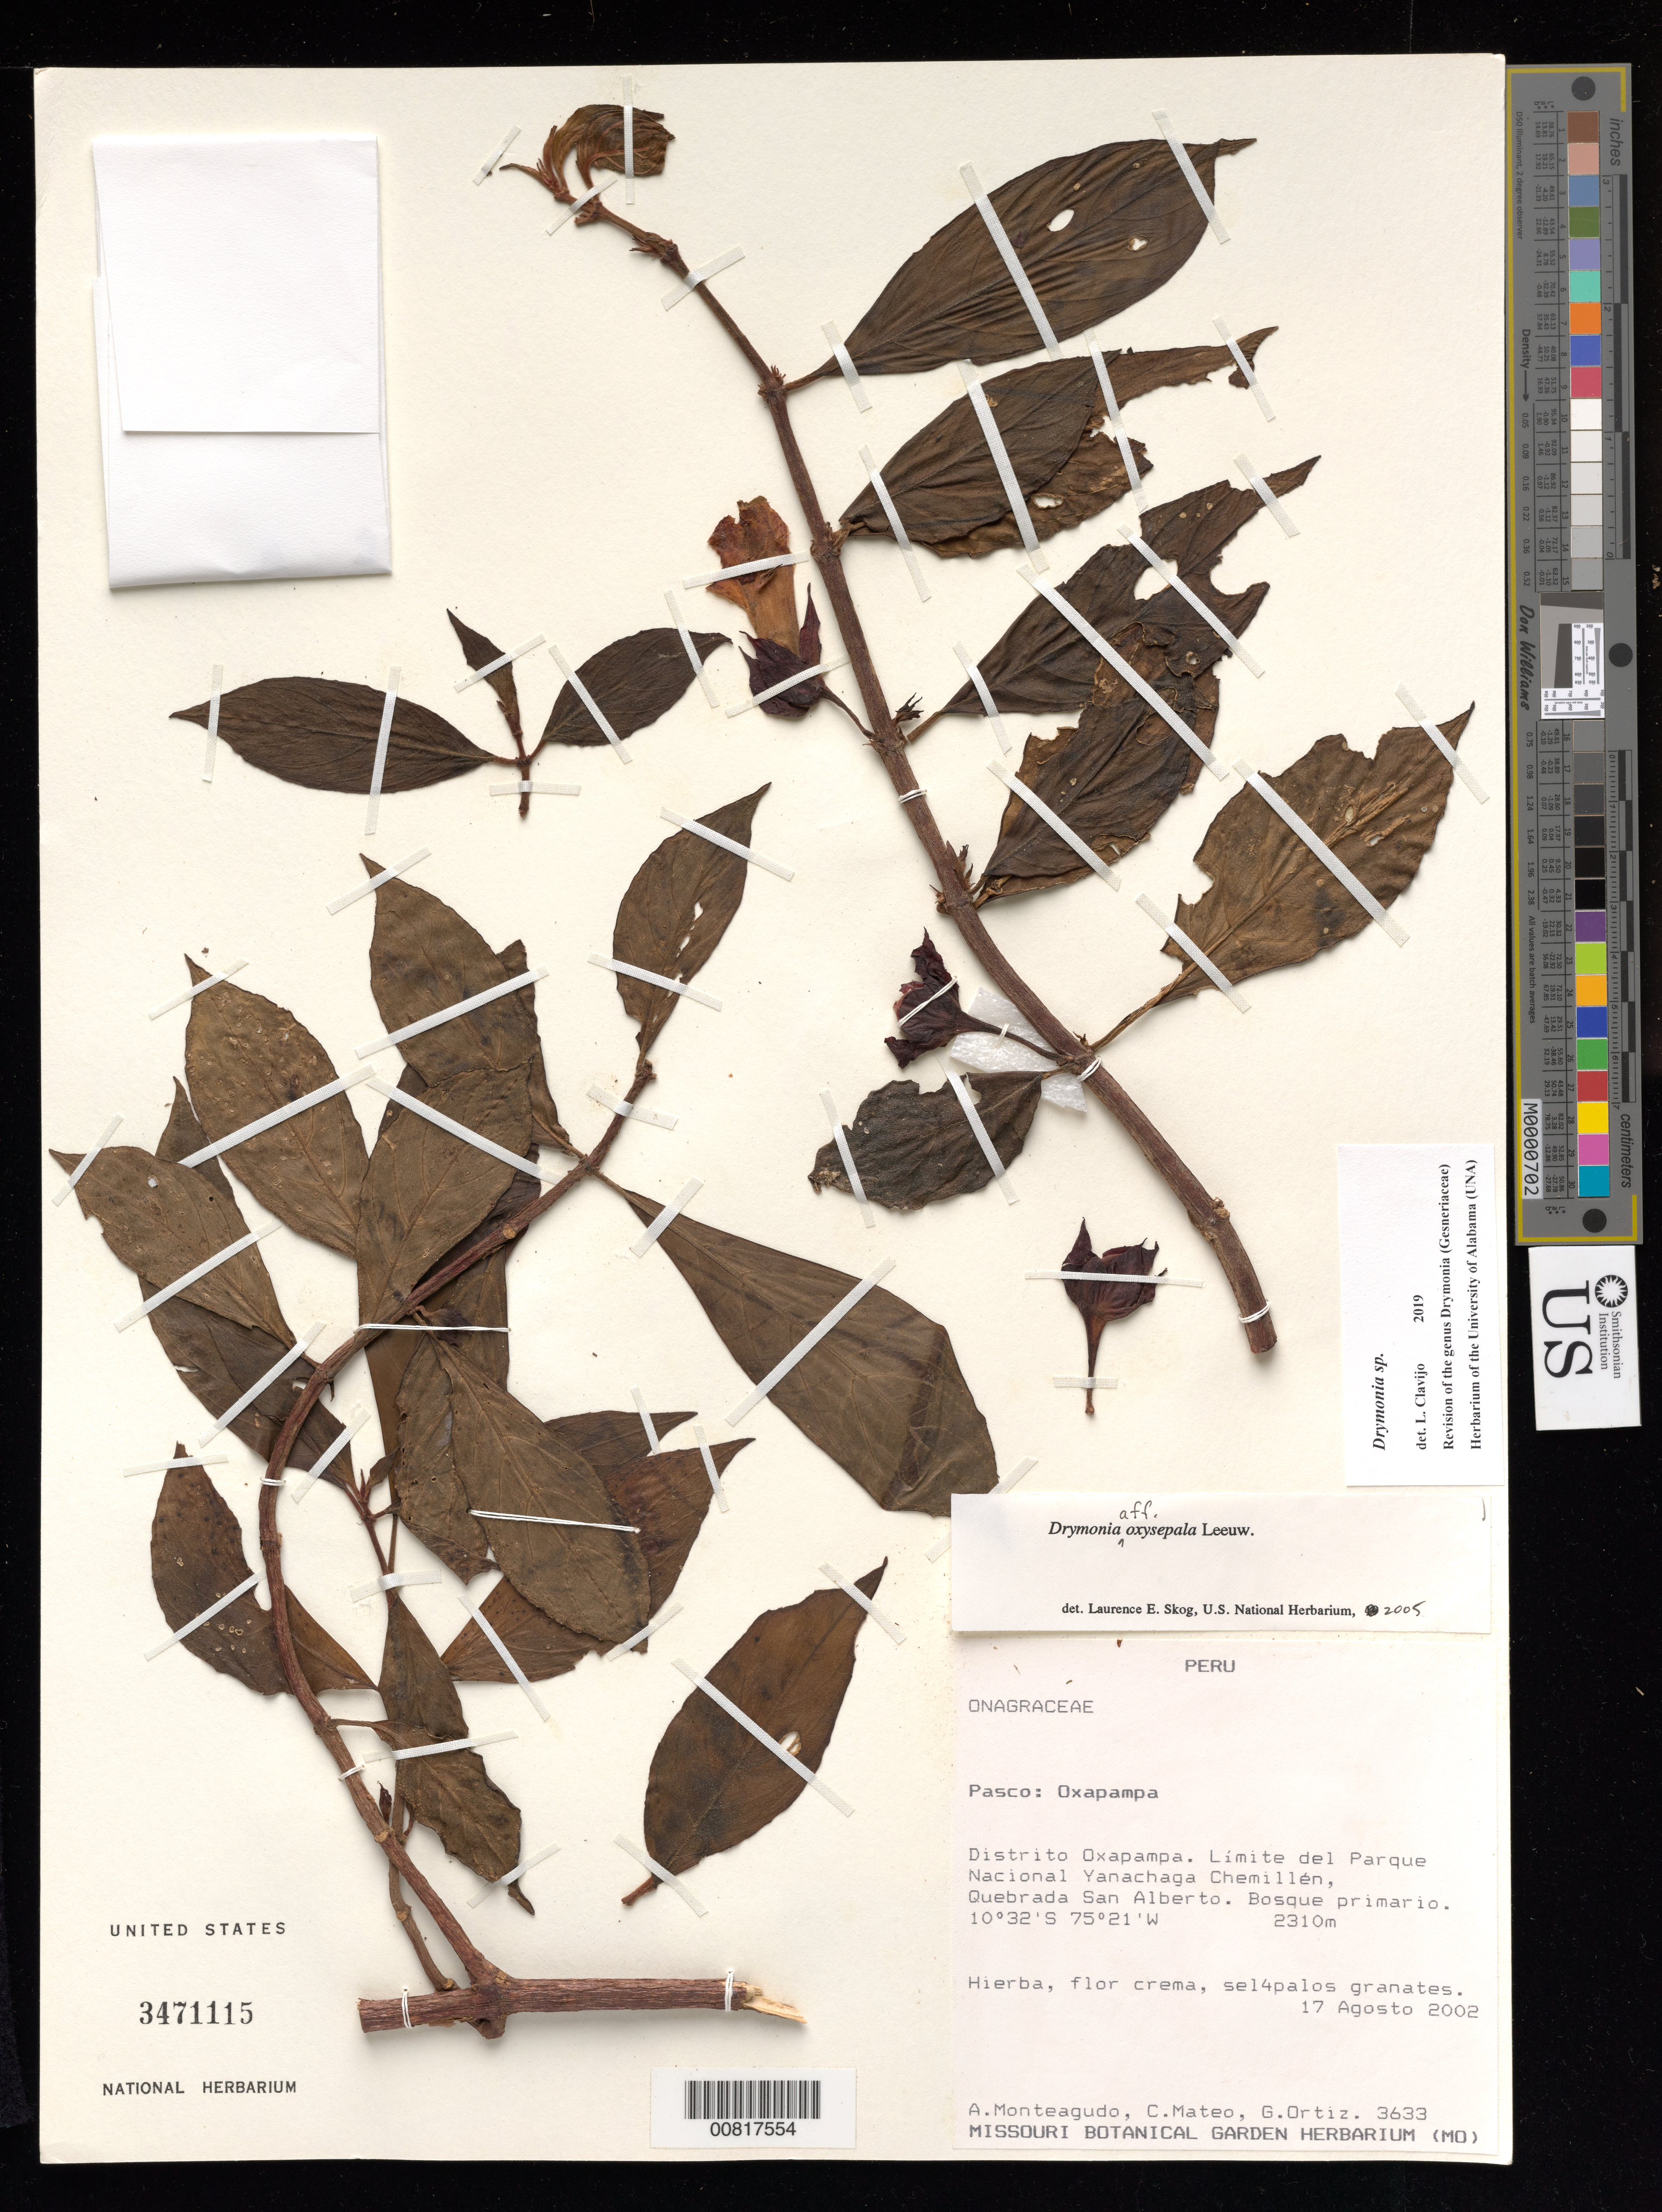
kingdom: Plantae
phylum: Tracheophyta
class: Magnoliopsida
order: Lamiales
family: Gesneriaceae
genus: Drymonia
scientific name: Drymonia oxysepala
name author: Leeuwenb.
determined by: Skog, Laurence E.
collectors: A. Monteagudo, C. Mateo & G. Ortiz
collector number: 3633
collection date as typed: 17 Aug 2002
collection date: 2002-08-17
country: Peru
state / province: Pasco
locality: Pasco: Oxapampa. Distrito Oxapampa. Límite del Parque Nacional Yanachaga Chemillén, Quebrada San Alberto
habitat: Bosque primario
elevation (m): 2310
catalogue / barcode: US 3471115